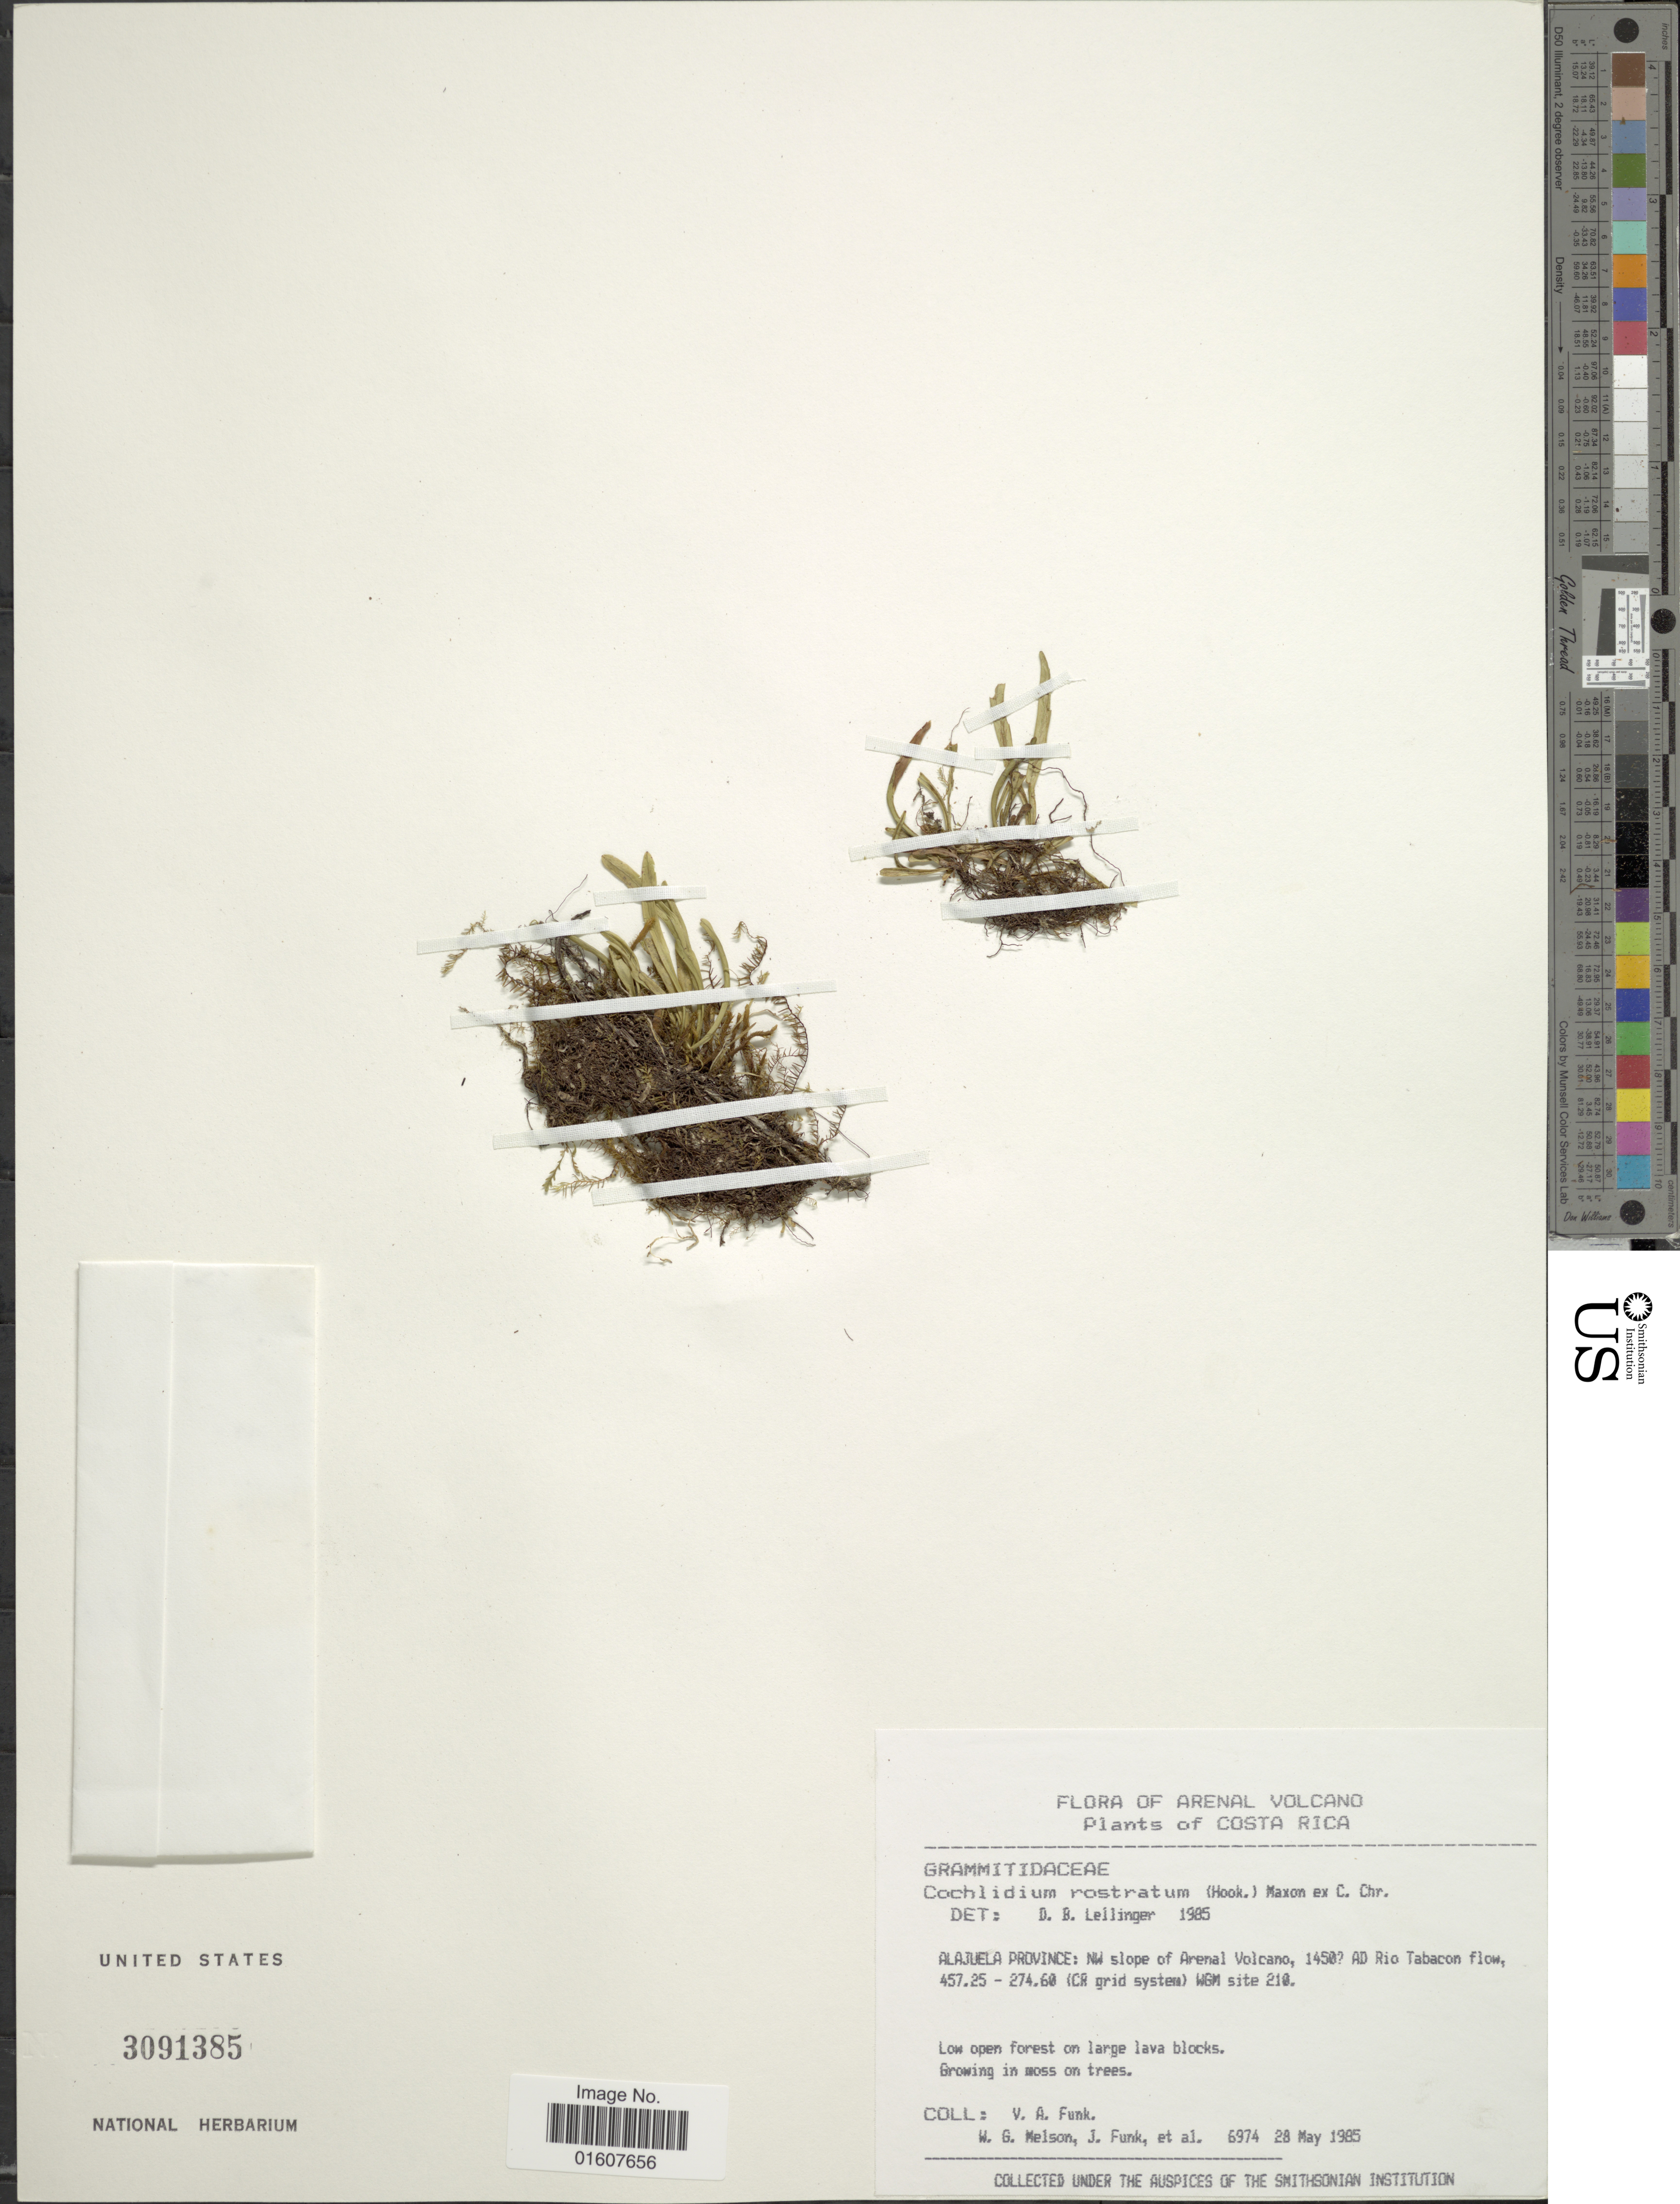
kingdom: Plantae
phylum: Tracheophyta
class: Polypodiopsida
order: Polypodiales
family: Polypodiaceae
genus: Cochlidium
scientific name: Cochlidium rostratum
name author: (Hook.) Maxon ex C. Chr.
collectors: V. Funk, W. Melson, J. Funk & et al.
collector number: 6974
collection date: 1985-05-28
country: Costa Rica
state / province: Alajuela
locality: Areanal Volcano, NW slope of Arenal Volcano, 14507 AD Rio Tabacon flow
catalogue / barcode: US 3091385